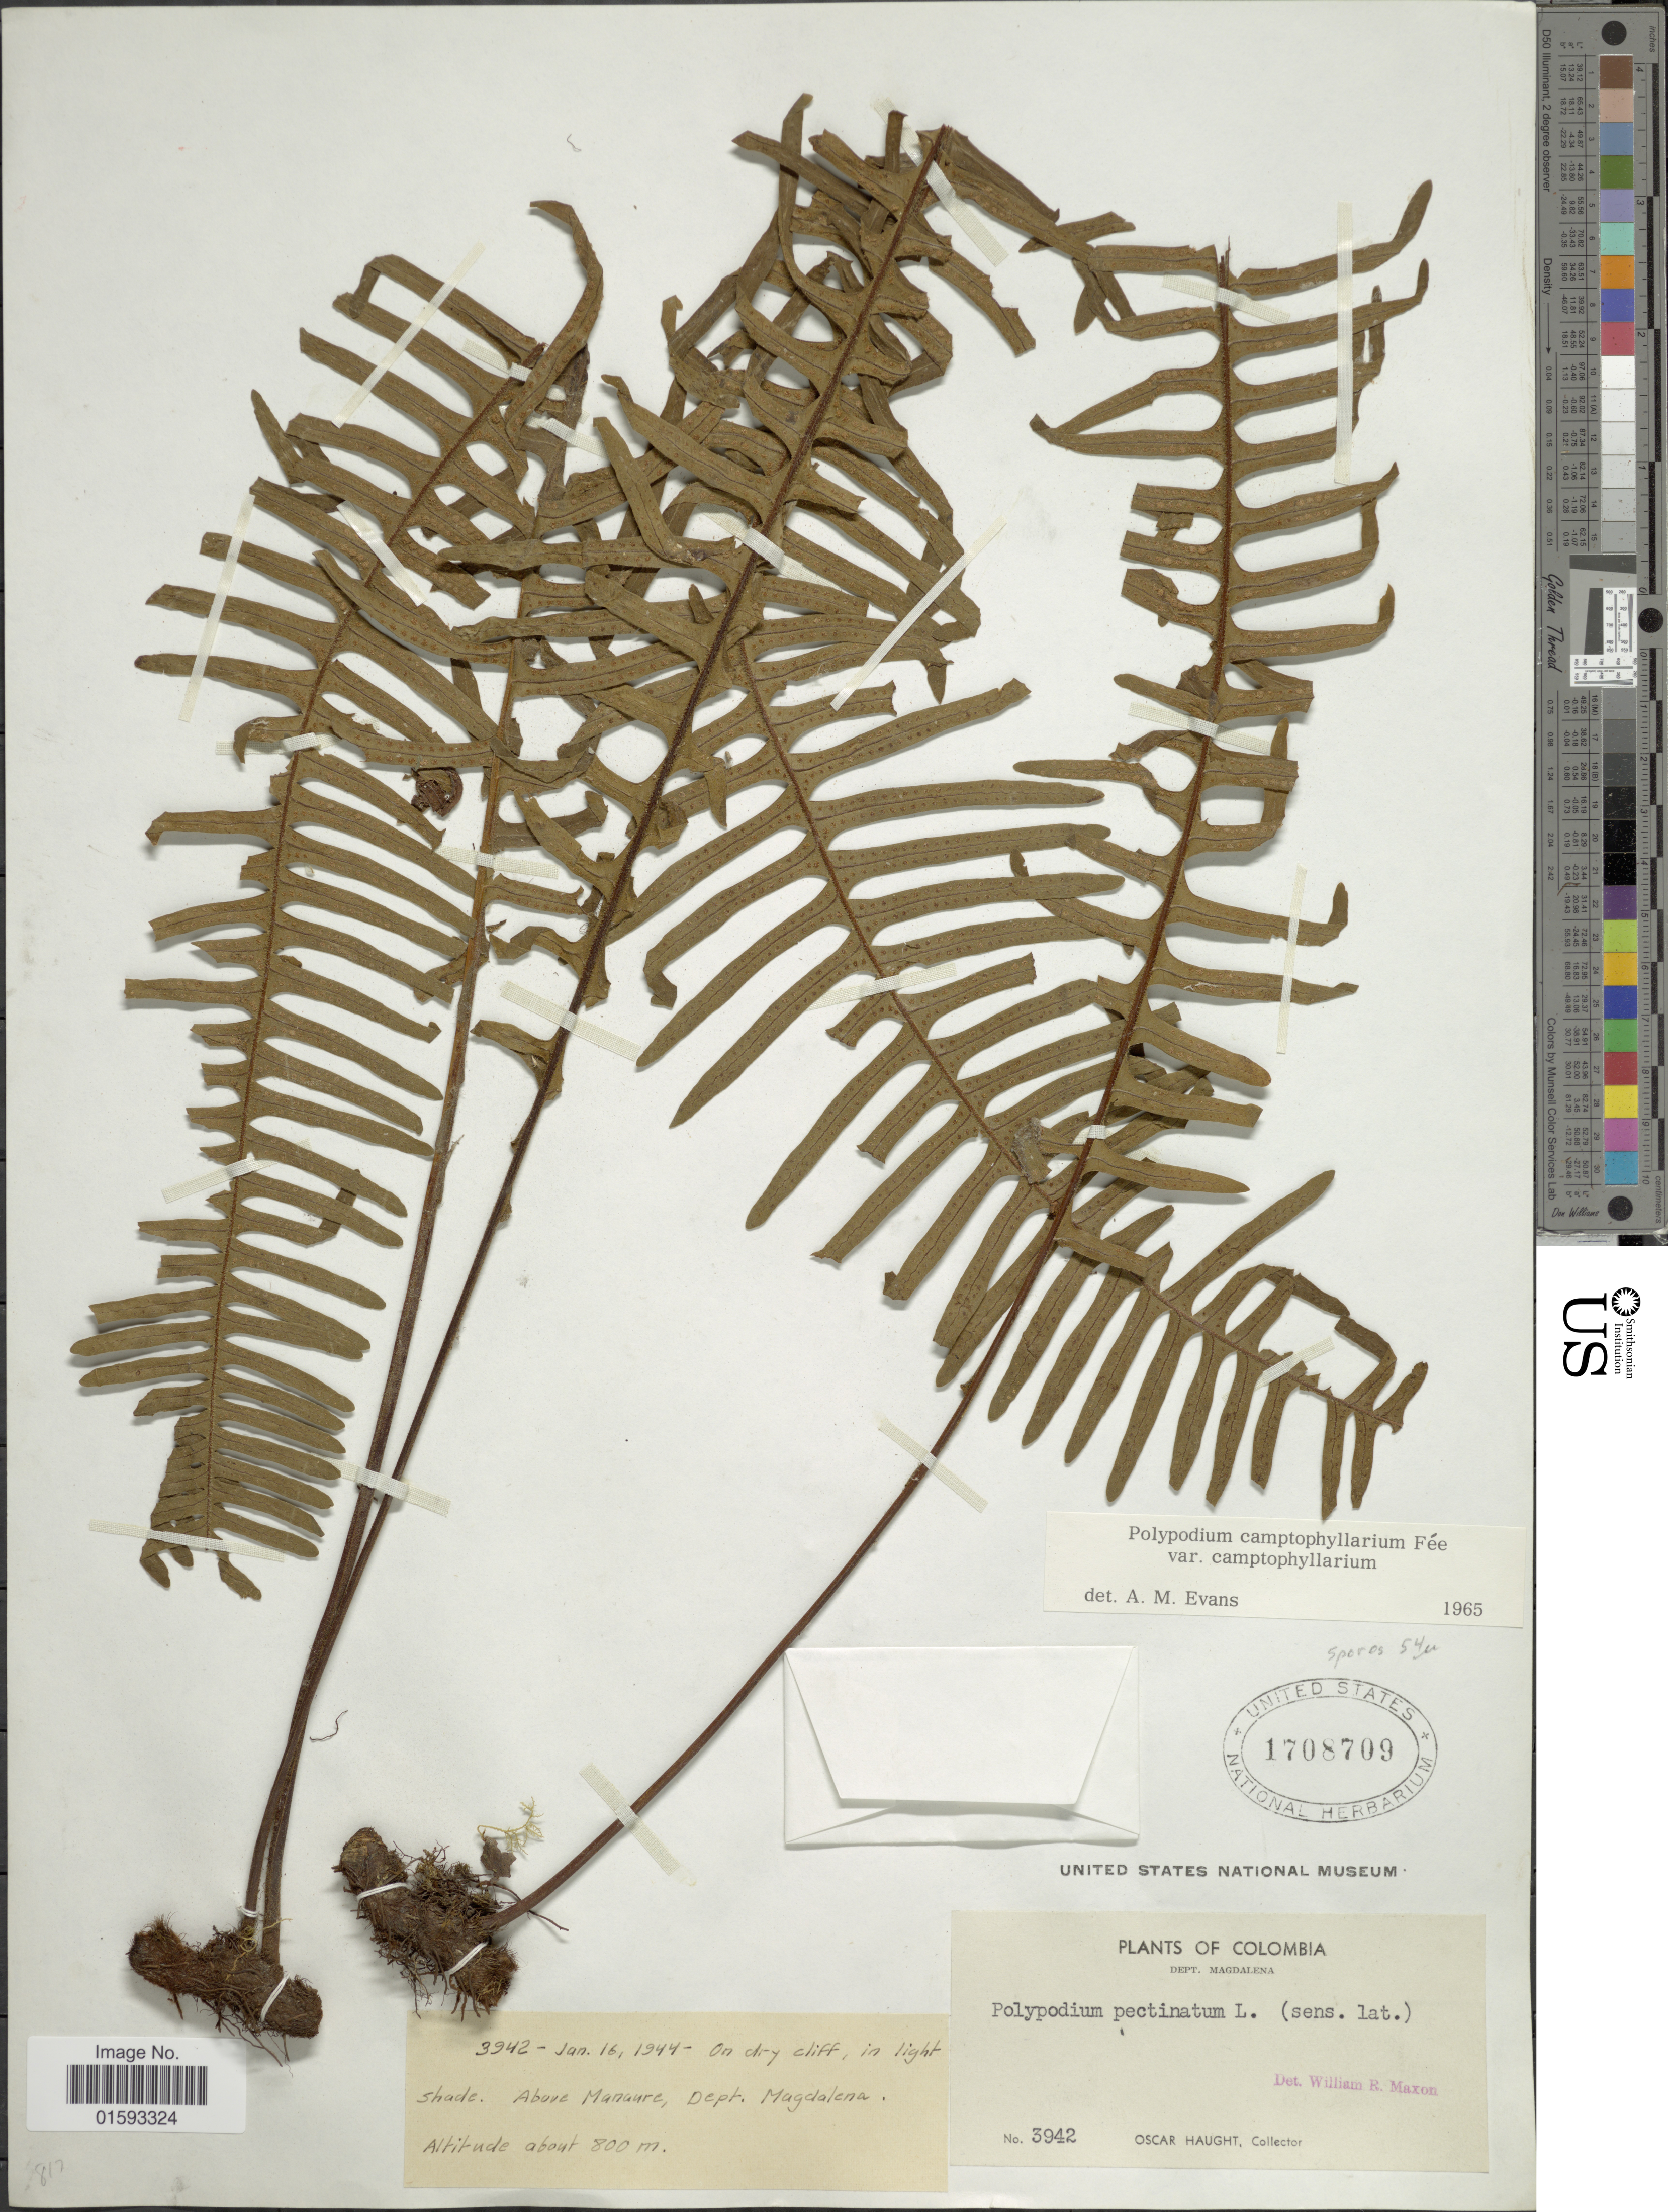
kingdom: Plantae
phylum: Tracheophyta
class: Polypodiopsida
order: Polypodiales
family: Polypodiaceae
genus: Pecluma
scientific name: Pecluma camptophyllaria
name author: (Fée) M.G. Price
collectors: O. L. Haught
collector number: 3942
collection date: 1944-01-16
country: Colombia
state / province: Magdalena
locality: Above Manaure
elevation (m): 800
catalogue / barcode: US 1708709